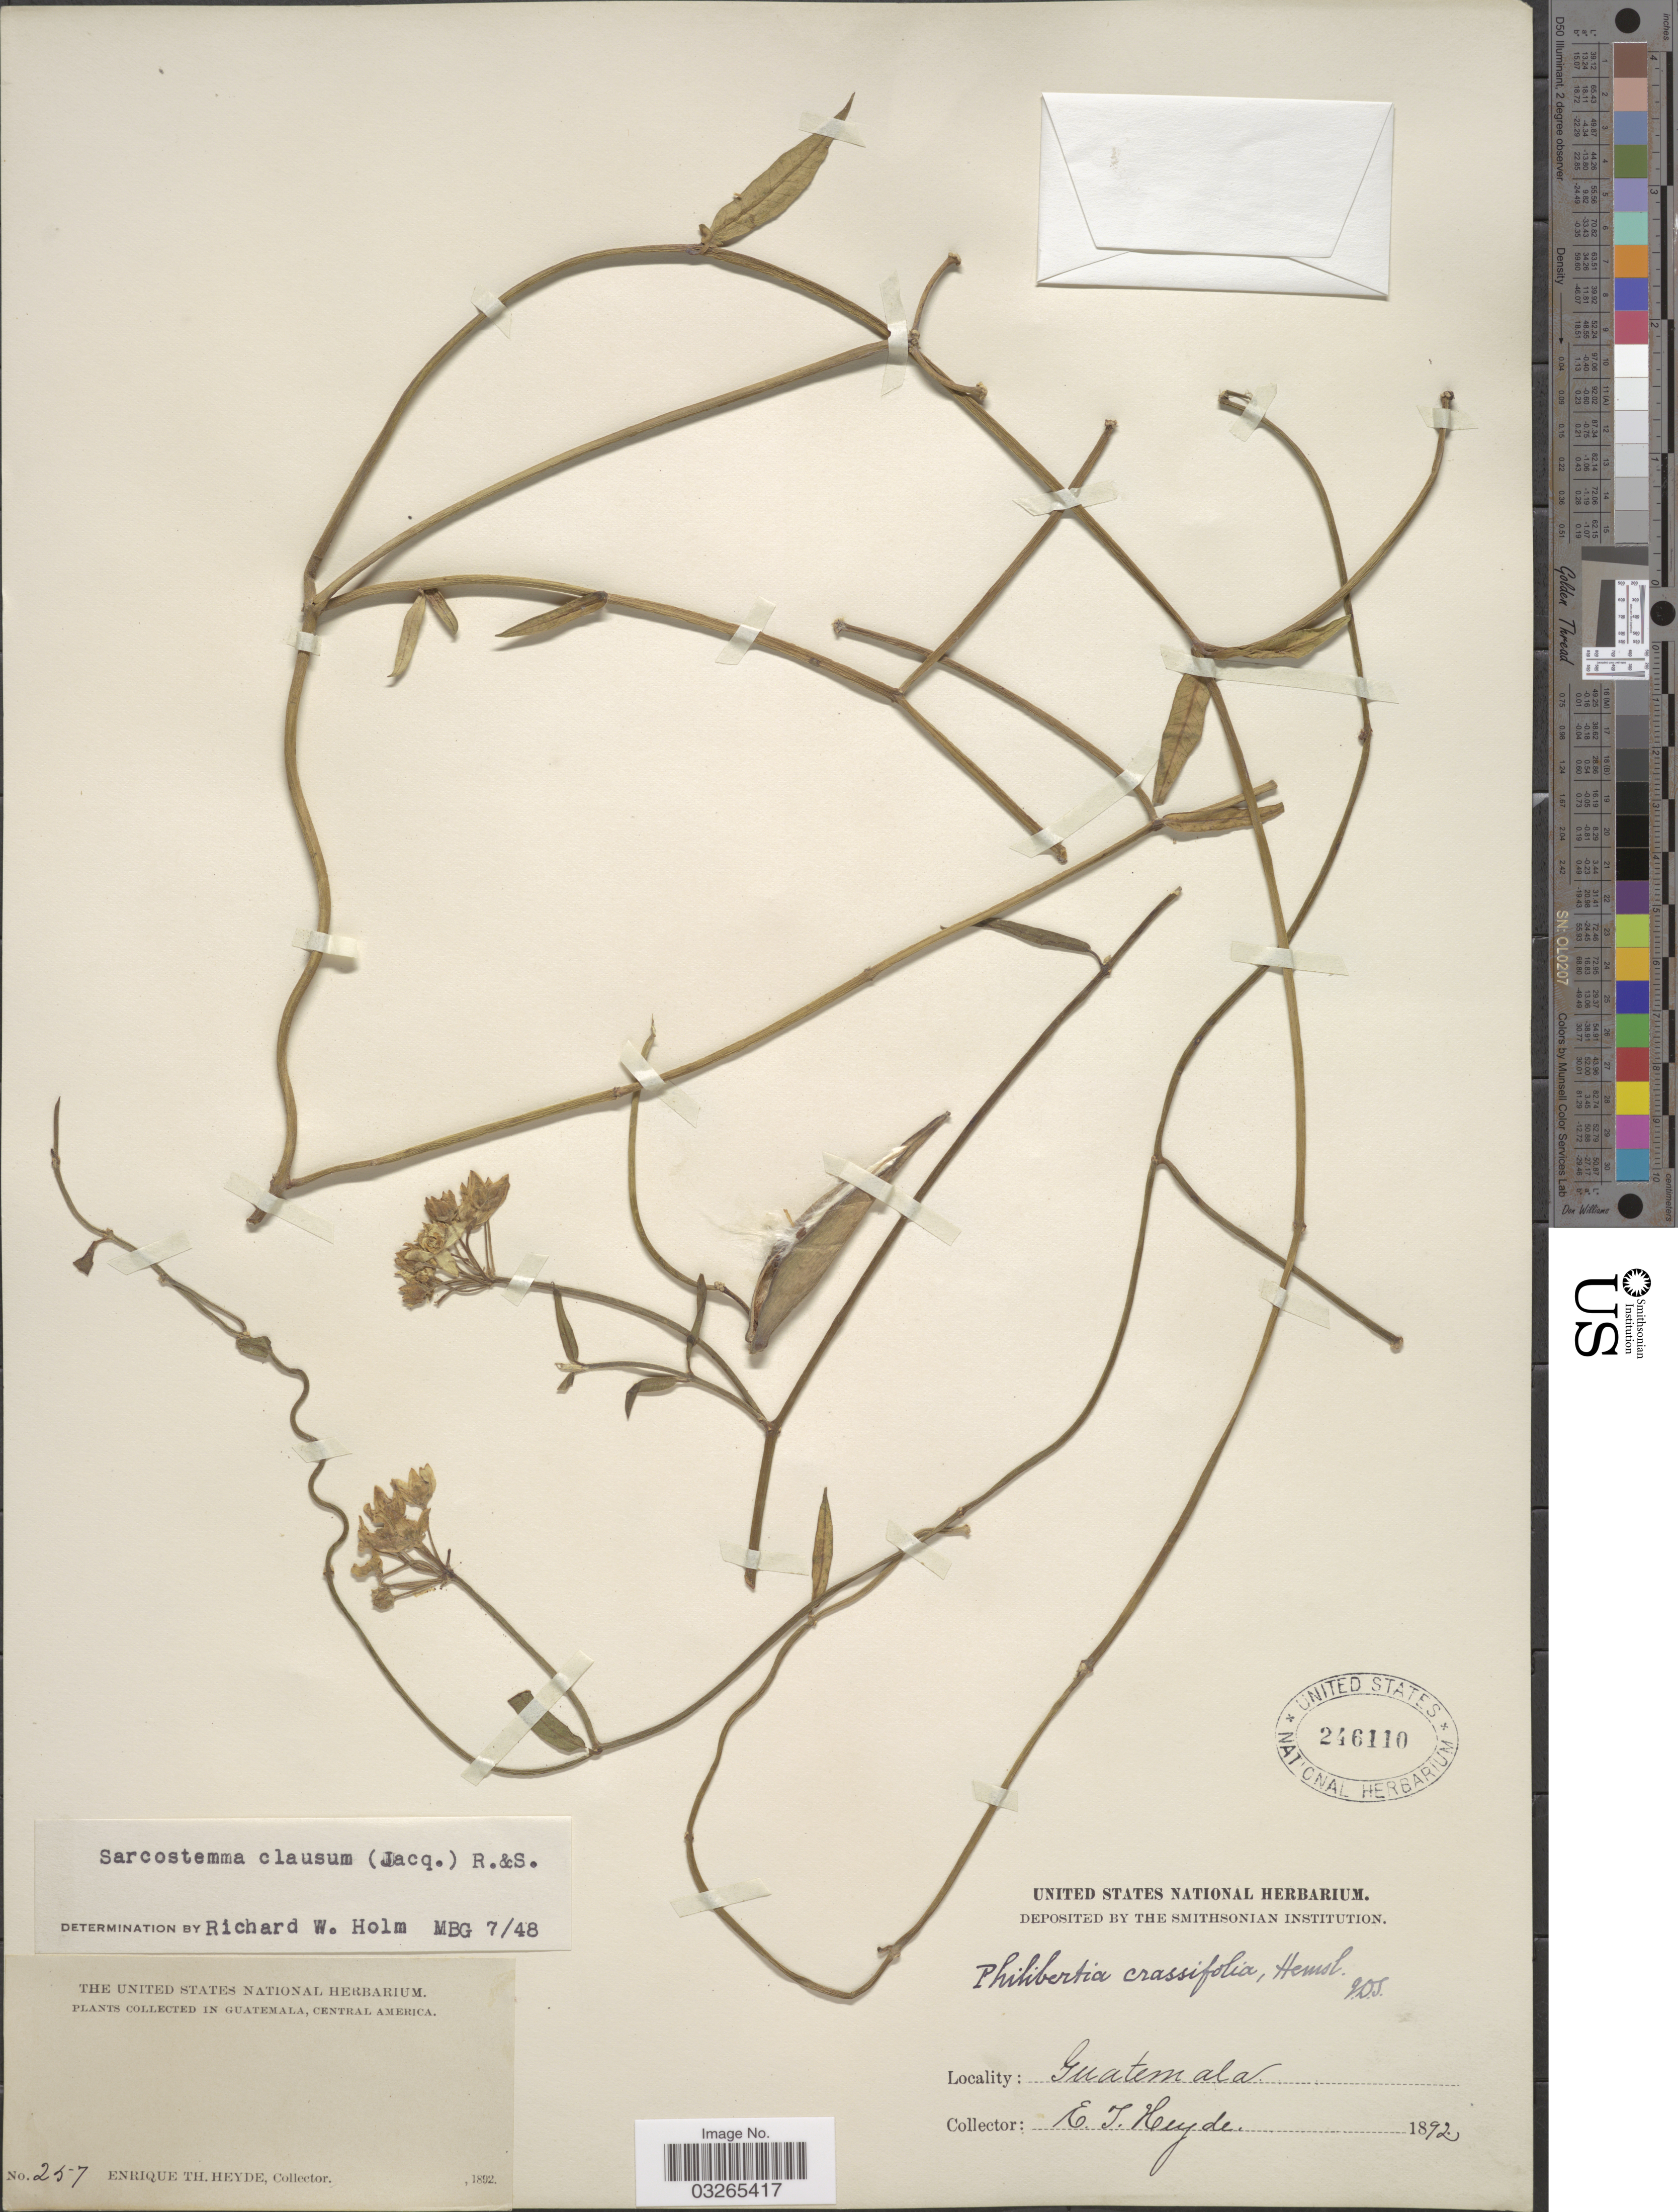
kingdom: Plantae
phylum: Tracheophyta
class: Magnoliopsida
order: Gentianales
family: Apocynaceae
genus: Sarcostemma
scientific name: Sarcostemma clausum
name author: (Jacq.) Schult.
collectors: E. T. Heyde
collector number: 257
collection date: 1892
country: Guatemala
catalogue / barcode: US 246110